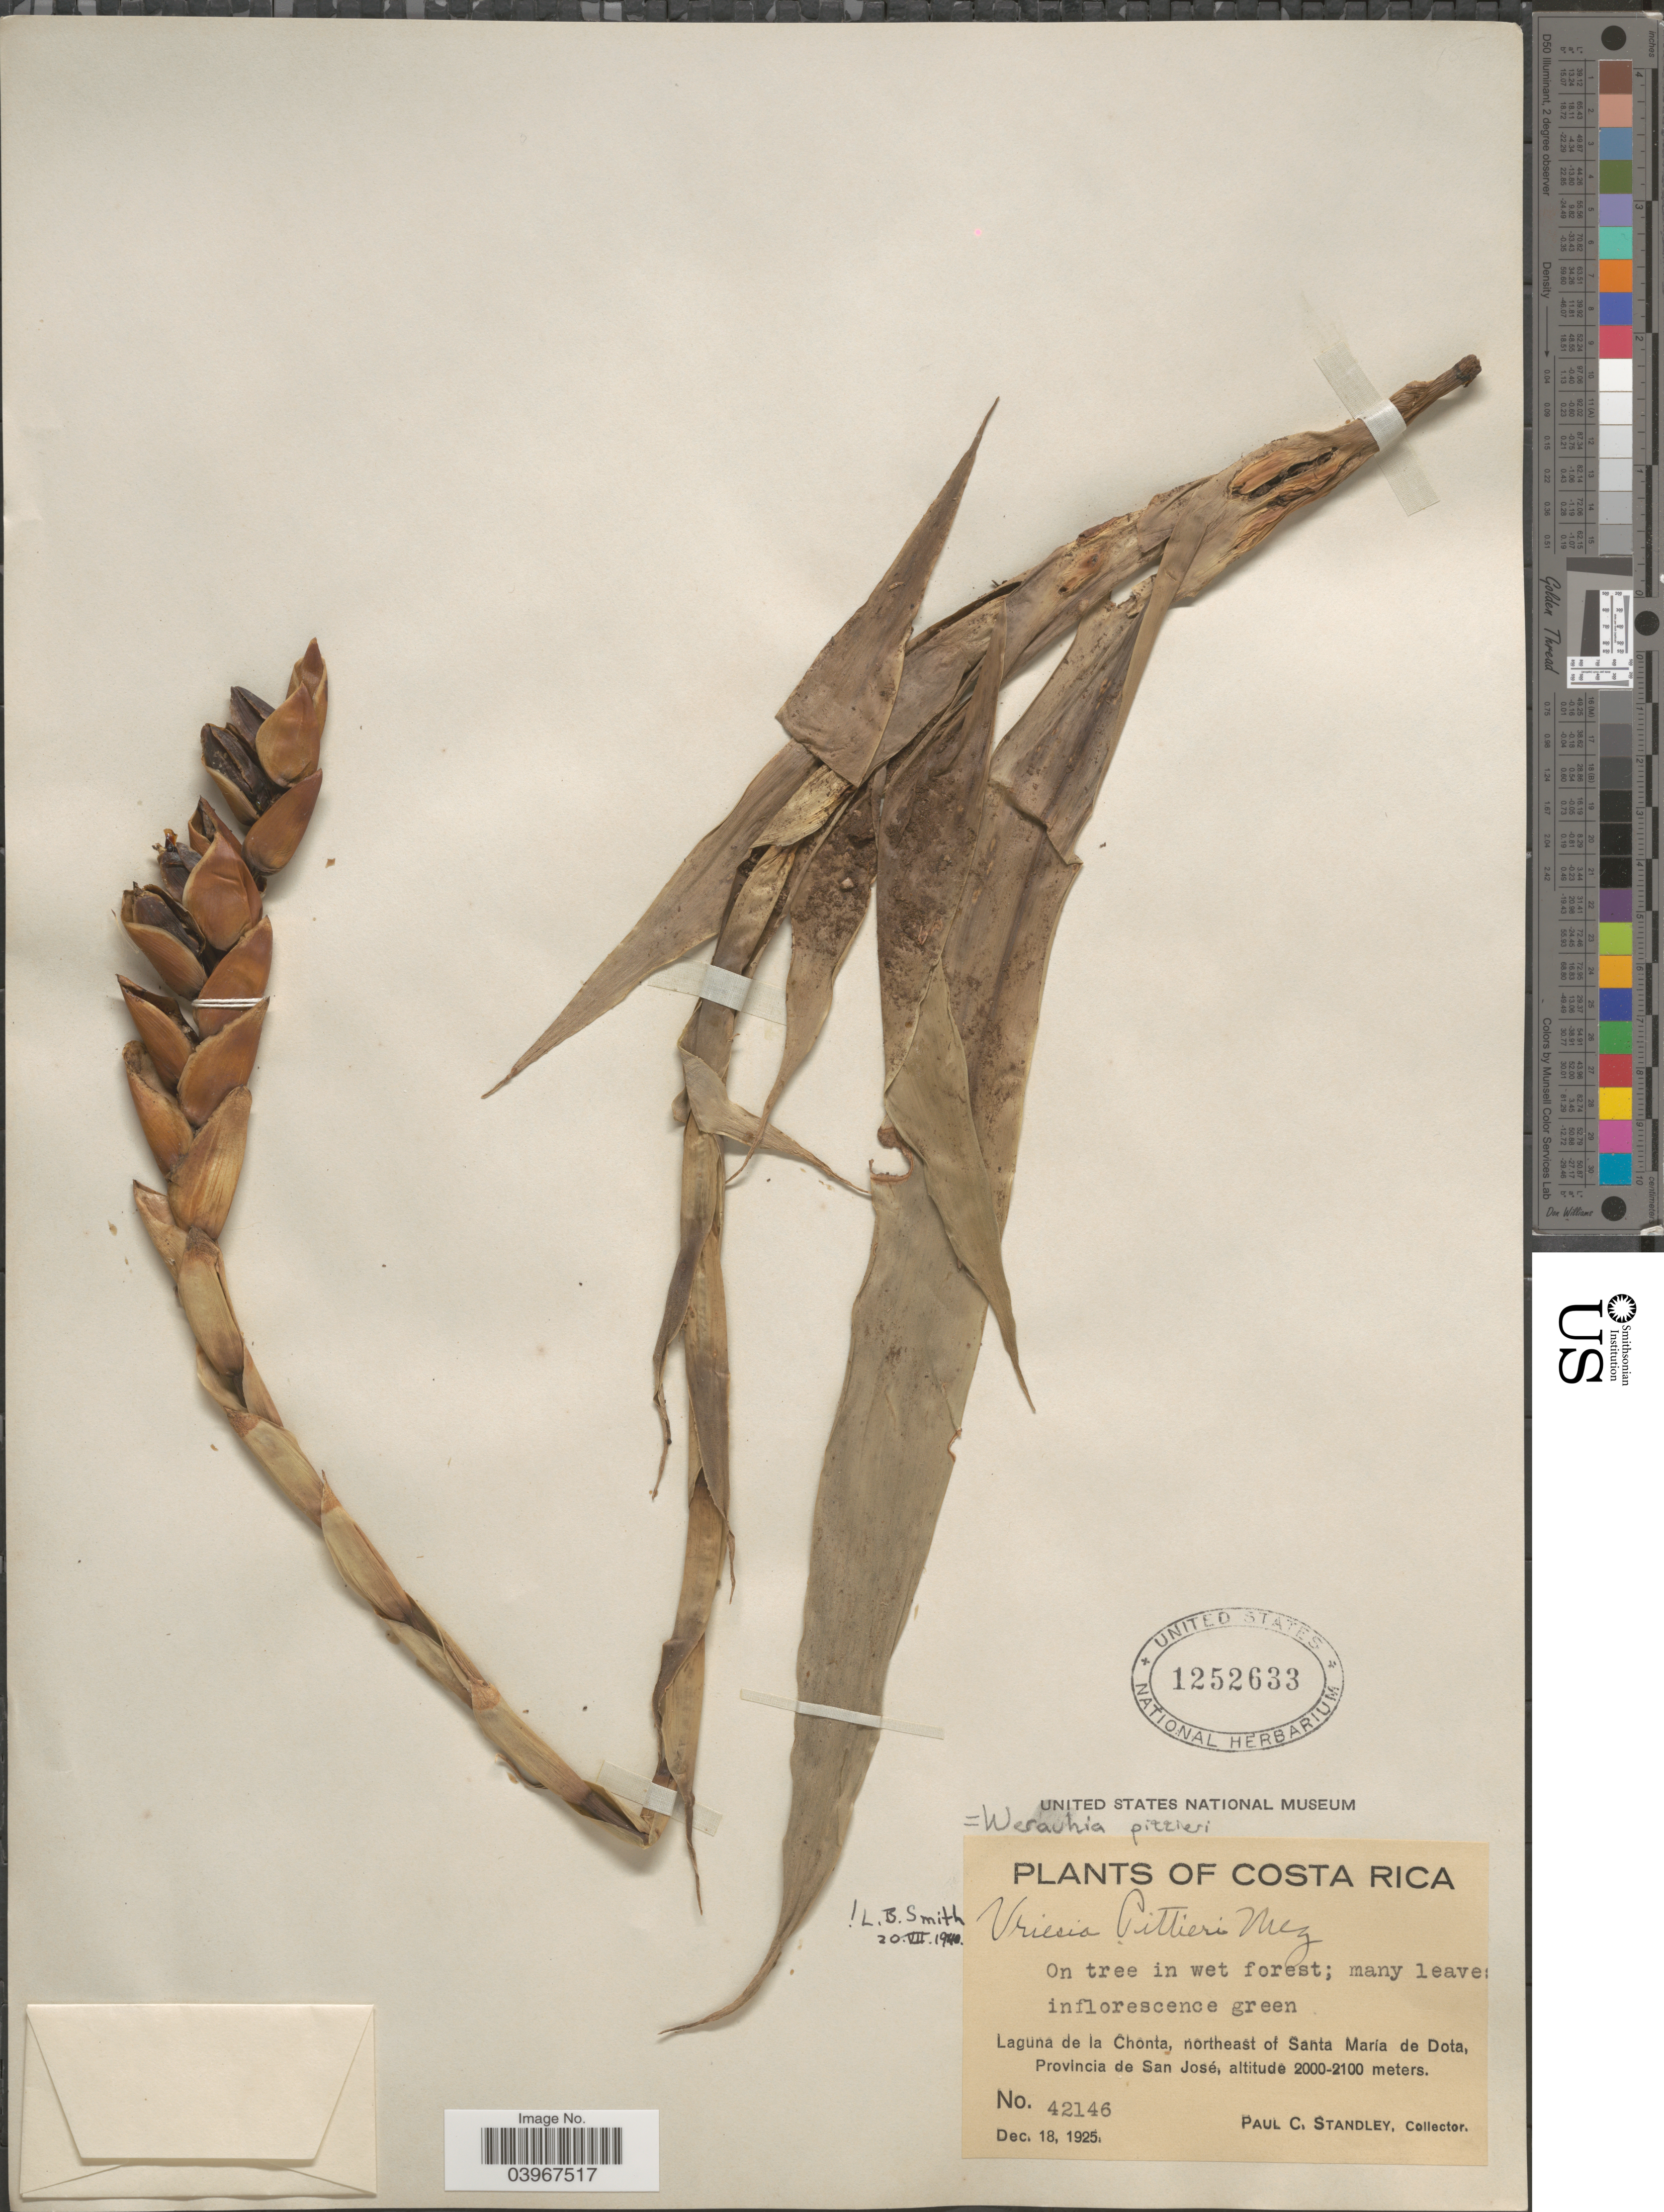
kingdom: Plantae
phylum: Tracheophyta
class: Liliopsida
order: Poales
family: Bromeliaceae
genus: Werauhia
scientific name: Werauhia pittieri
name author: (Mez) J.R. Grant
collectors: P. C. Standley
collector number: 42146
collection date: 1925-12-18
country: Costa Rica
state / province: San José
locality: Laguna de la Chonta, northeast of Santa Maria de Dota.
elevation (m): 2000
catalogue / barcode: US 1252633